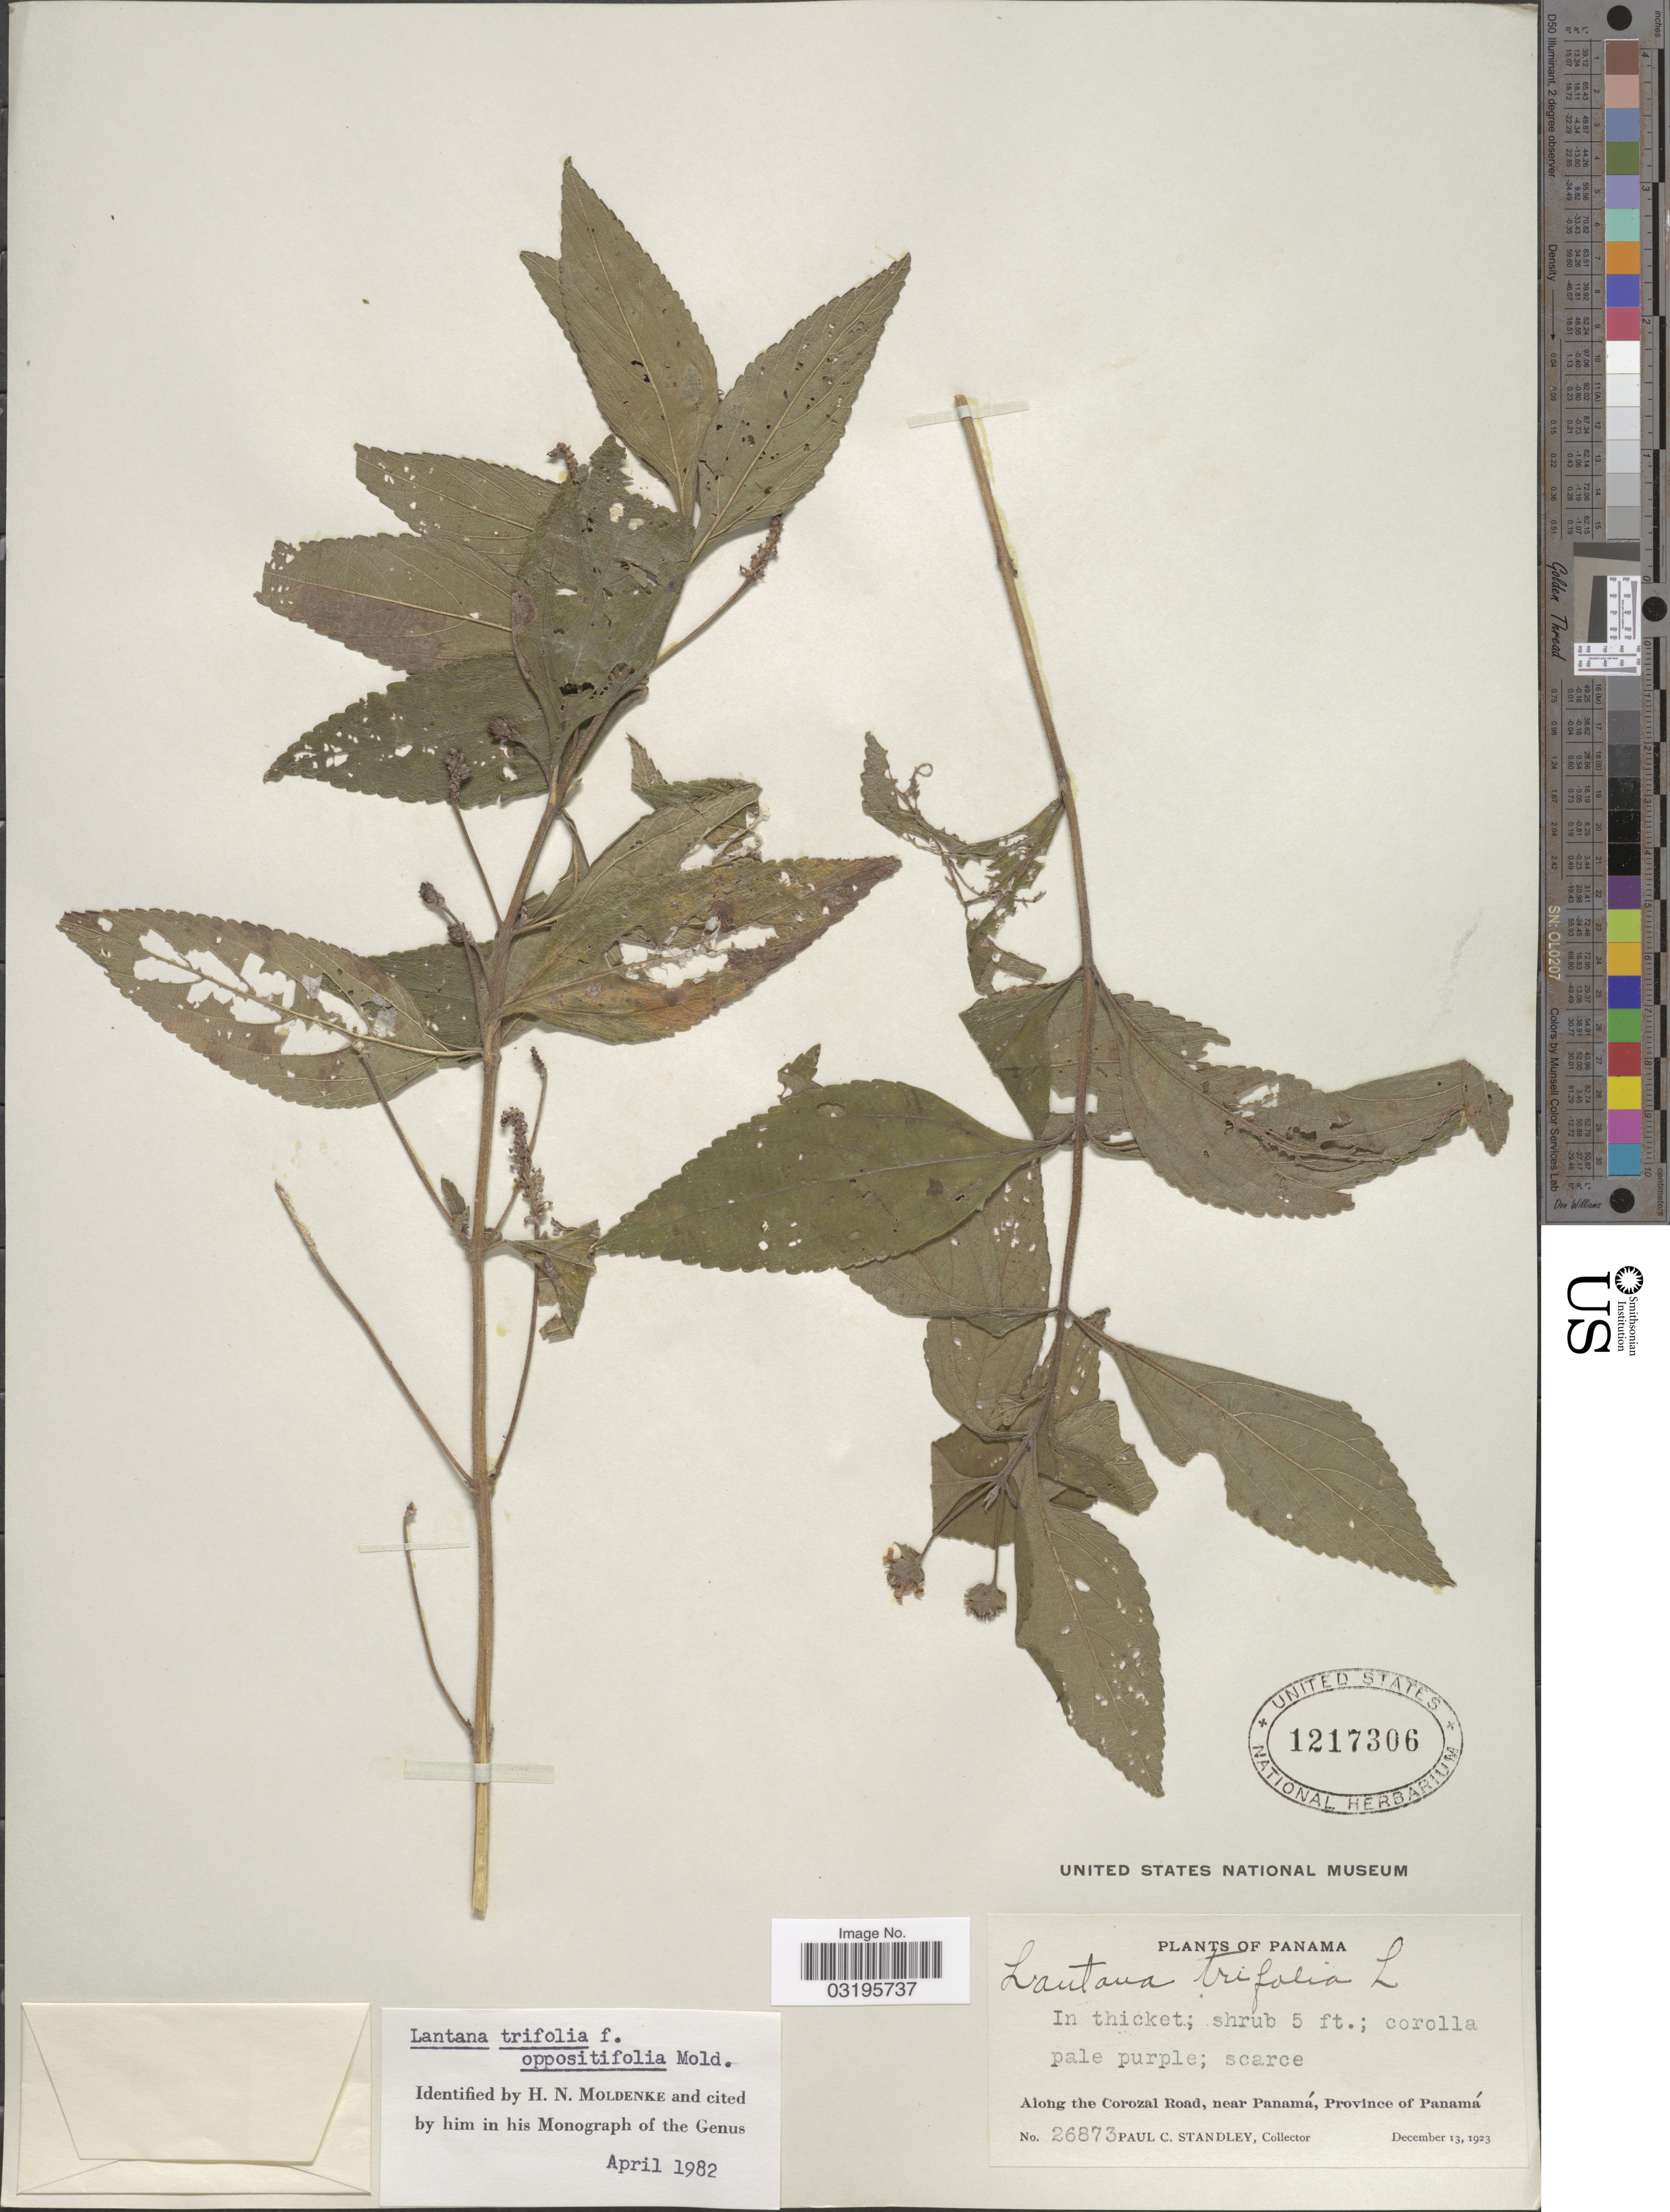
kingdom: Plantae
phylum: Tracheophyta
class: Magnoliopsida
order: Lamiales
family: Verbenaceae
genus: Lantana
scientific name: Lantana trifolia f. oppositifolia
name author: Moldenke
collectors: P. C. Standley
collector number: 26873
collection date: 1923-12-13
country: Panama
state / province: Panamá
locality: Along the Corozal Road, near Panamá.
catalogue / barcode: US 1217306